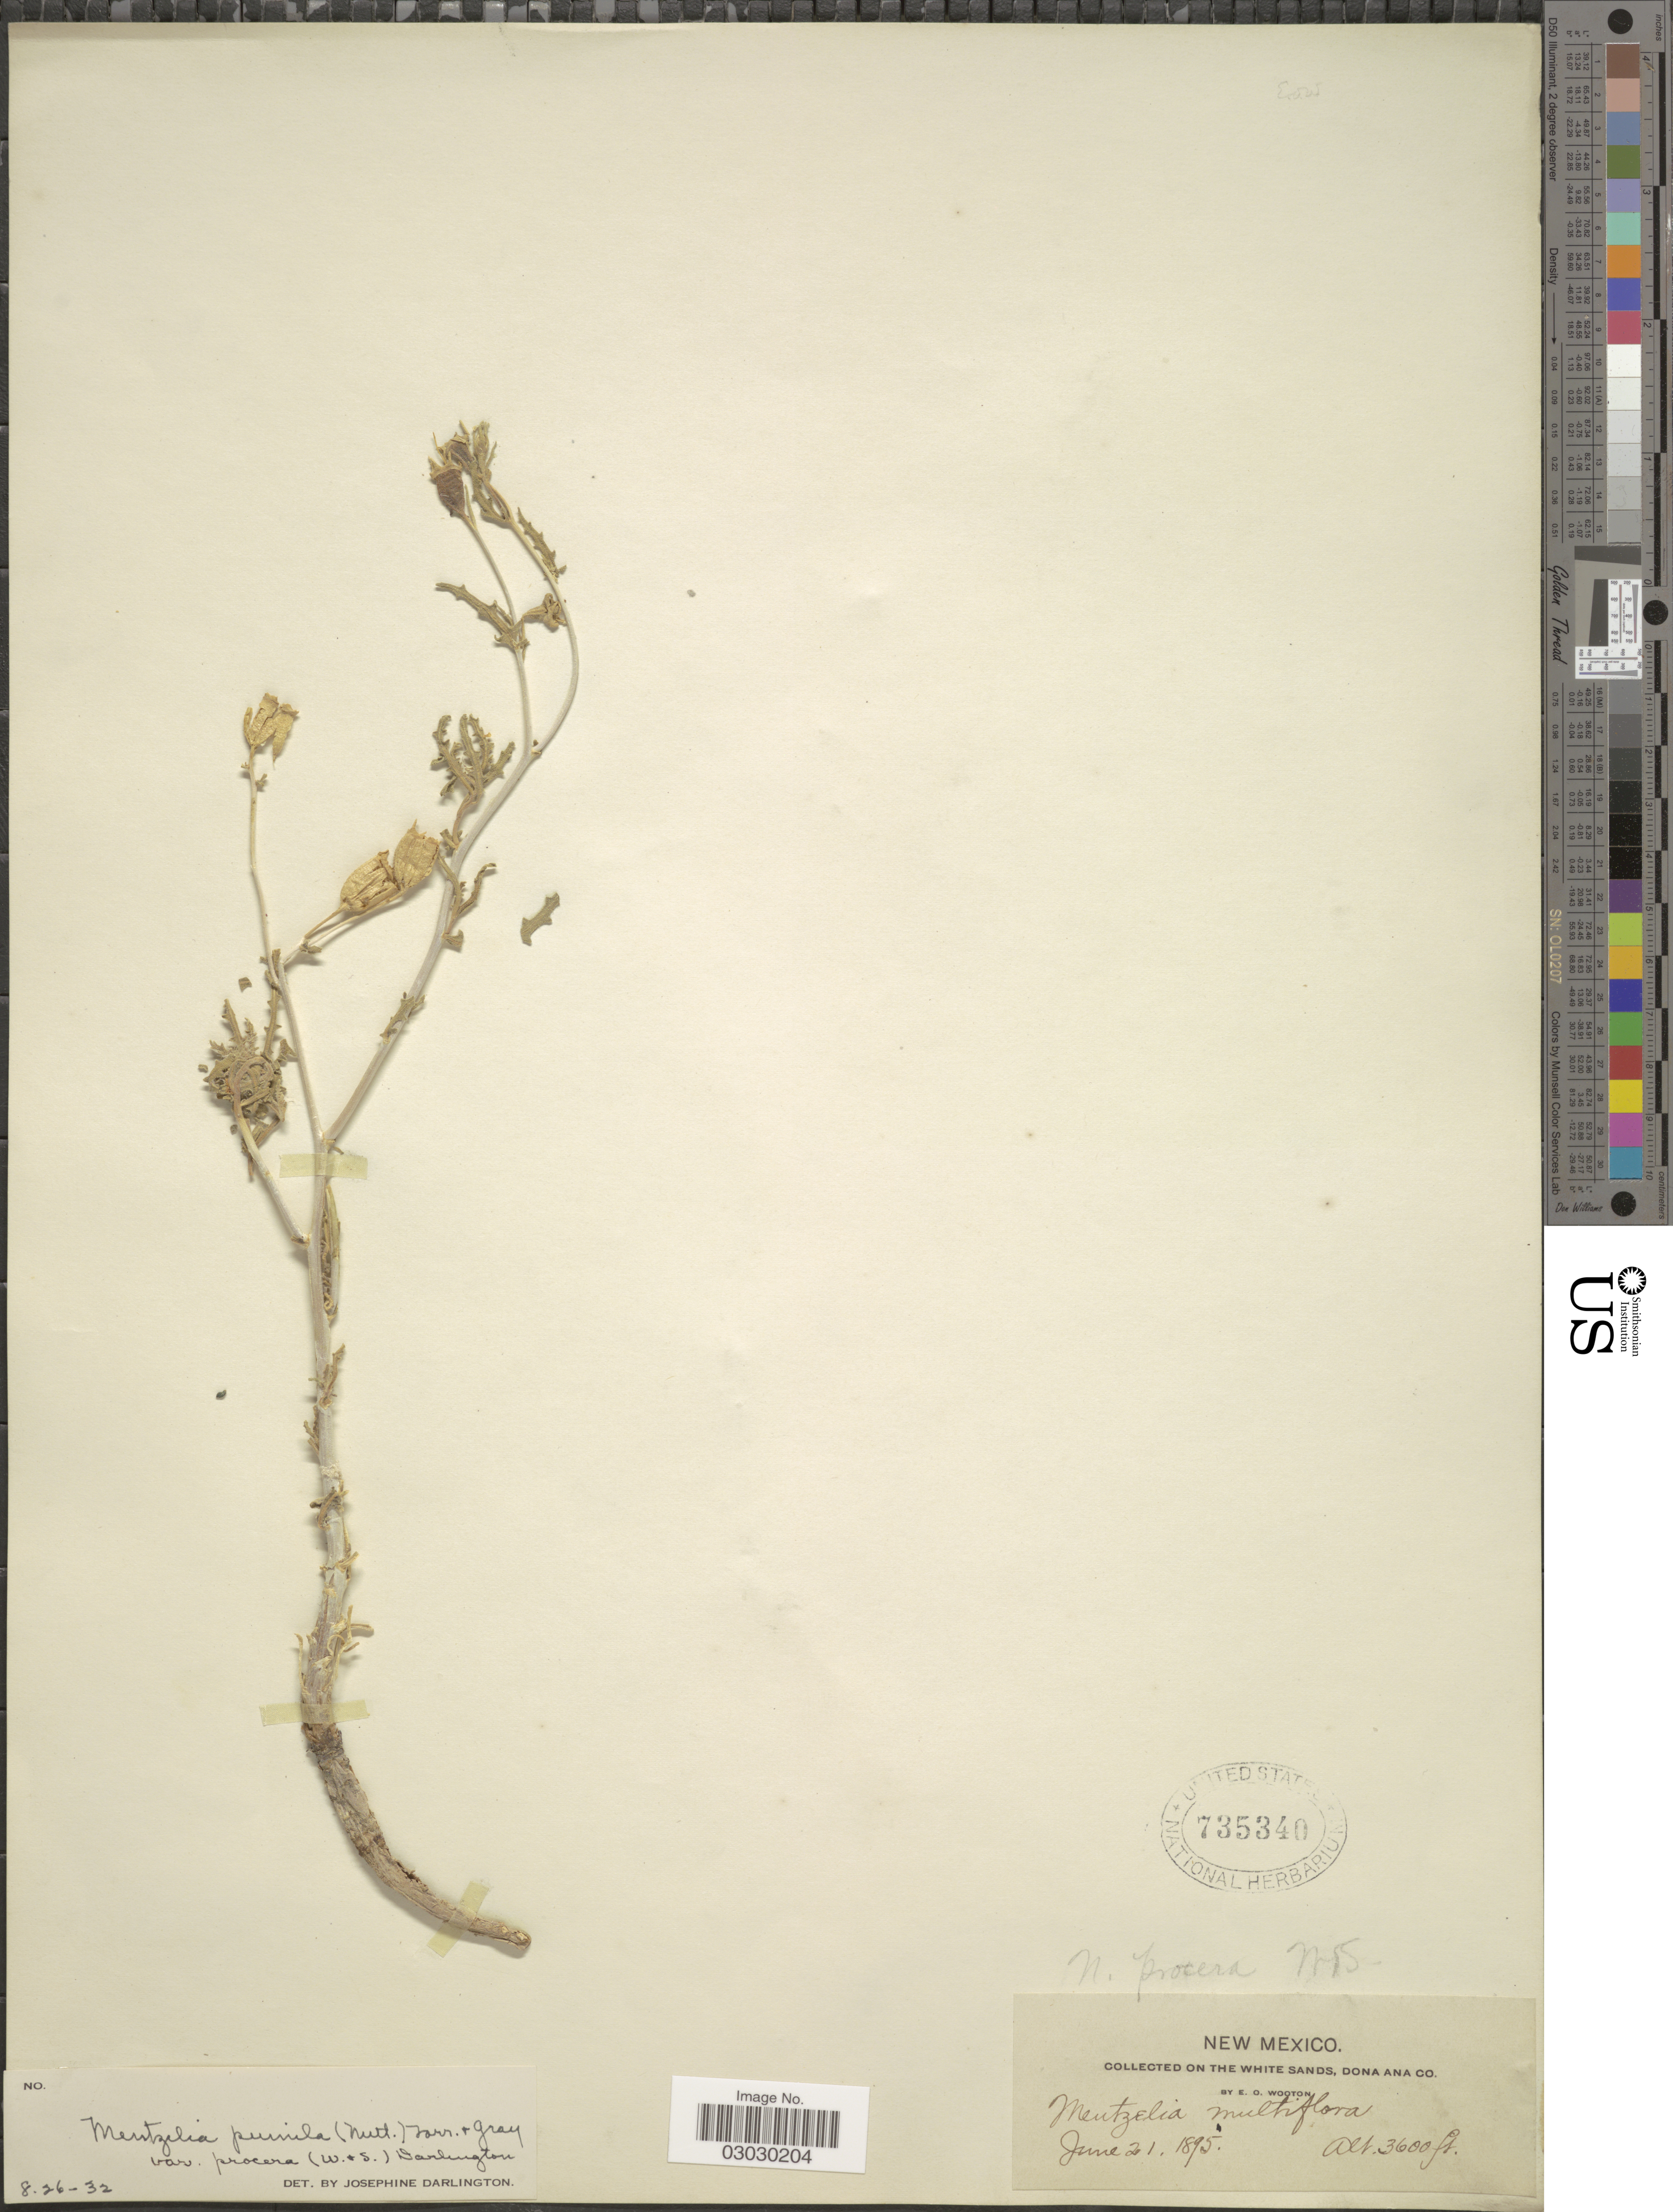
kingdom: Plantae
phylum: Tracheophyta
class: Magnoliopsida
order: Cornales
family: Loasaceae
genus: Mentzelia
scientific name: Mentzelia pumila var. procera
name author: (Wooton & Standl.) J. Darl.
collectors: E. O. Wooton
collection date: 1895-06-21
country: United States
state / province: New Mexico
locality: On The White Sands, Dona Ana Co.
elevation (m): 1097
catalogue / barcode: US 735340